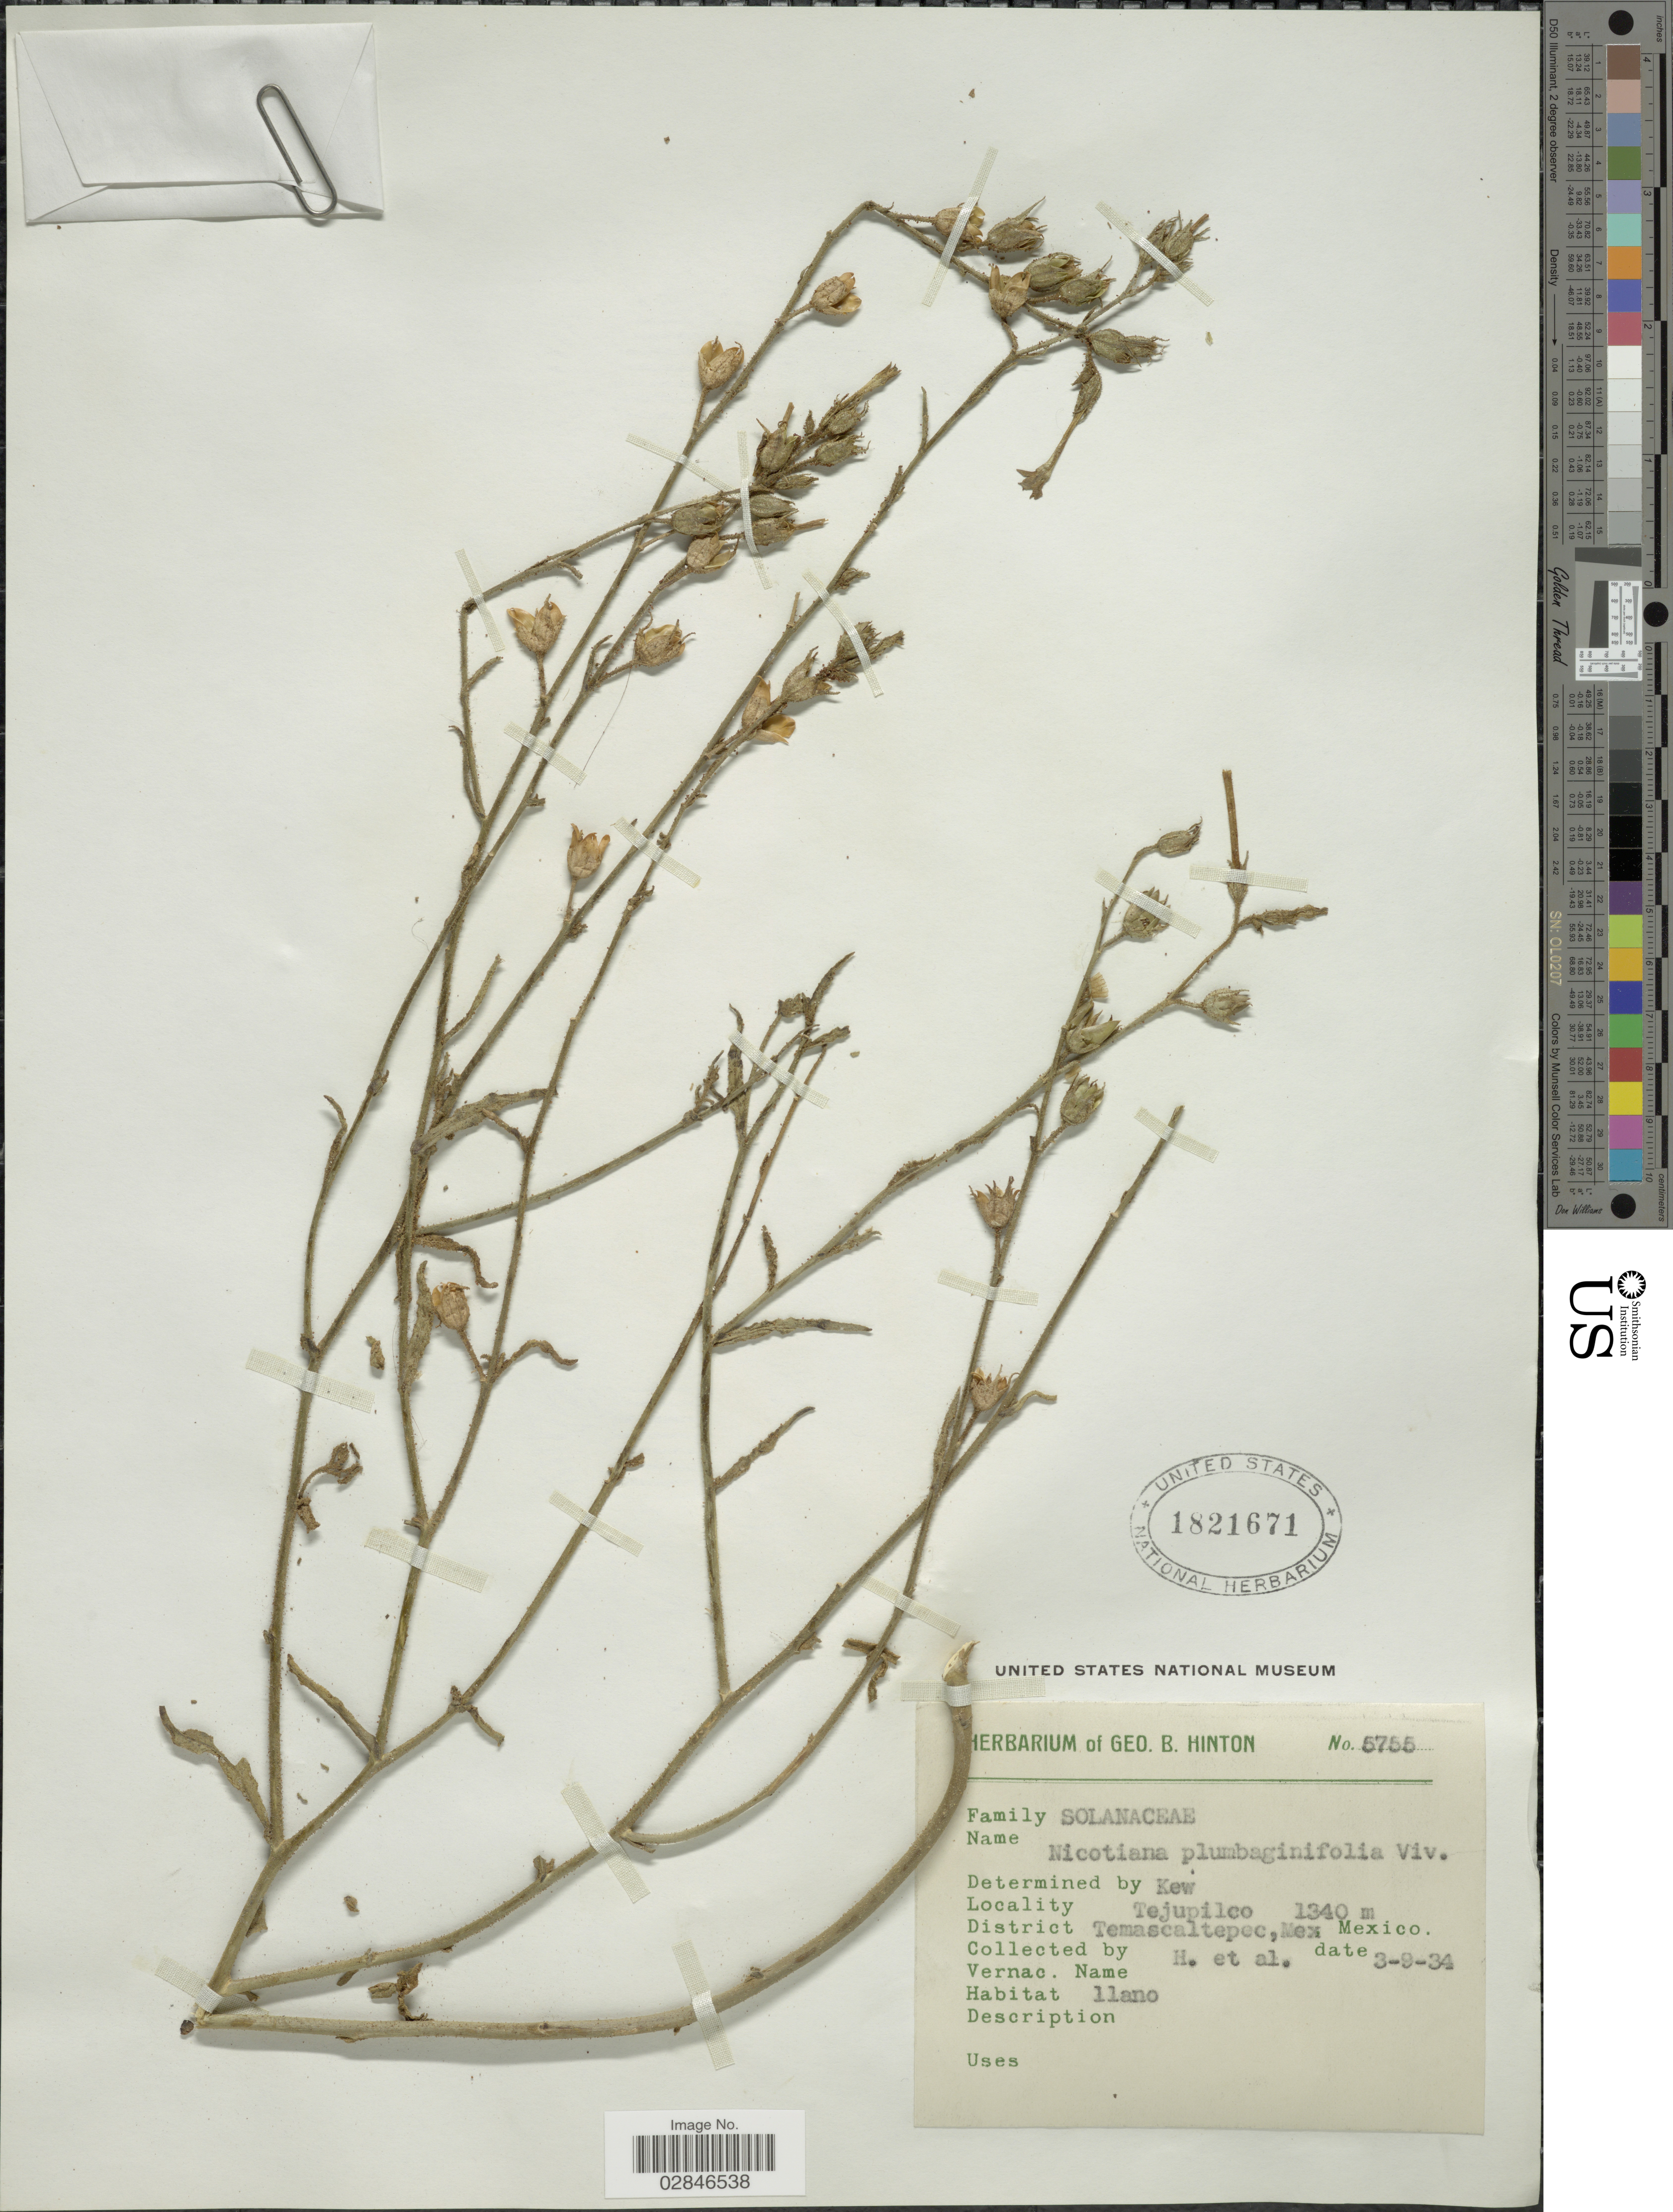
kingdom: Plantae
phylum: Tracheophyta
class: Magnoliopsida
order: Solanales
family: Solanaceae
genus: Nicotiana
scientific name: Nicotiana plumbaginifolia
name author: Viv.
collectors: G. B. Hinton & et al.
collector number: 5755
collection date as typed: Transcribed d/m/y: 3/9/34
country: Mexico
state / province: México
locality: Tejupilco, District Temascaltepec.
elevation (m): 1340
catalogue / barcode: US 1821671